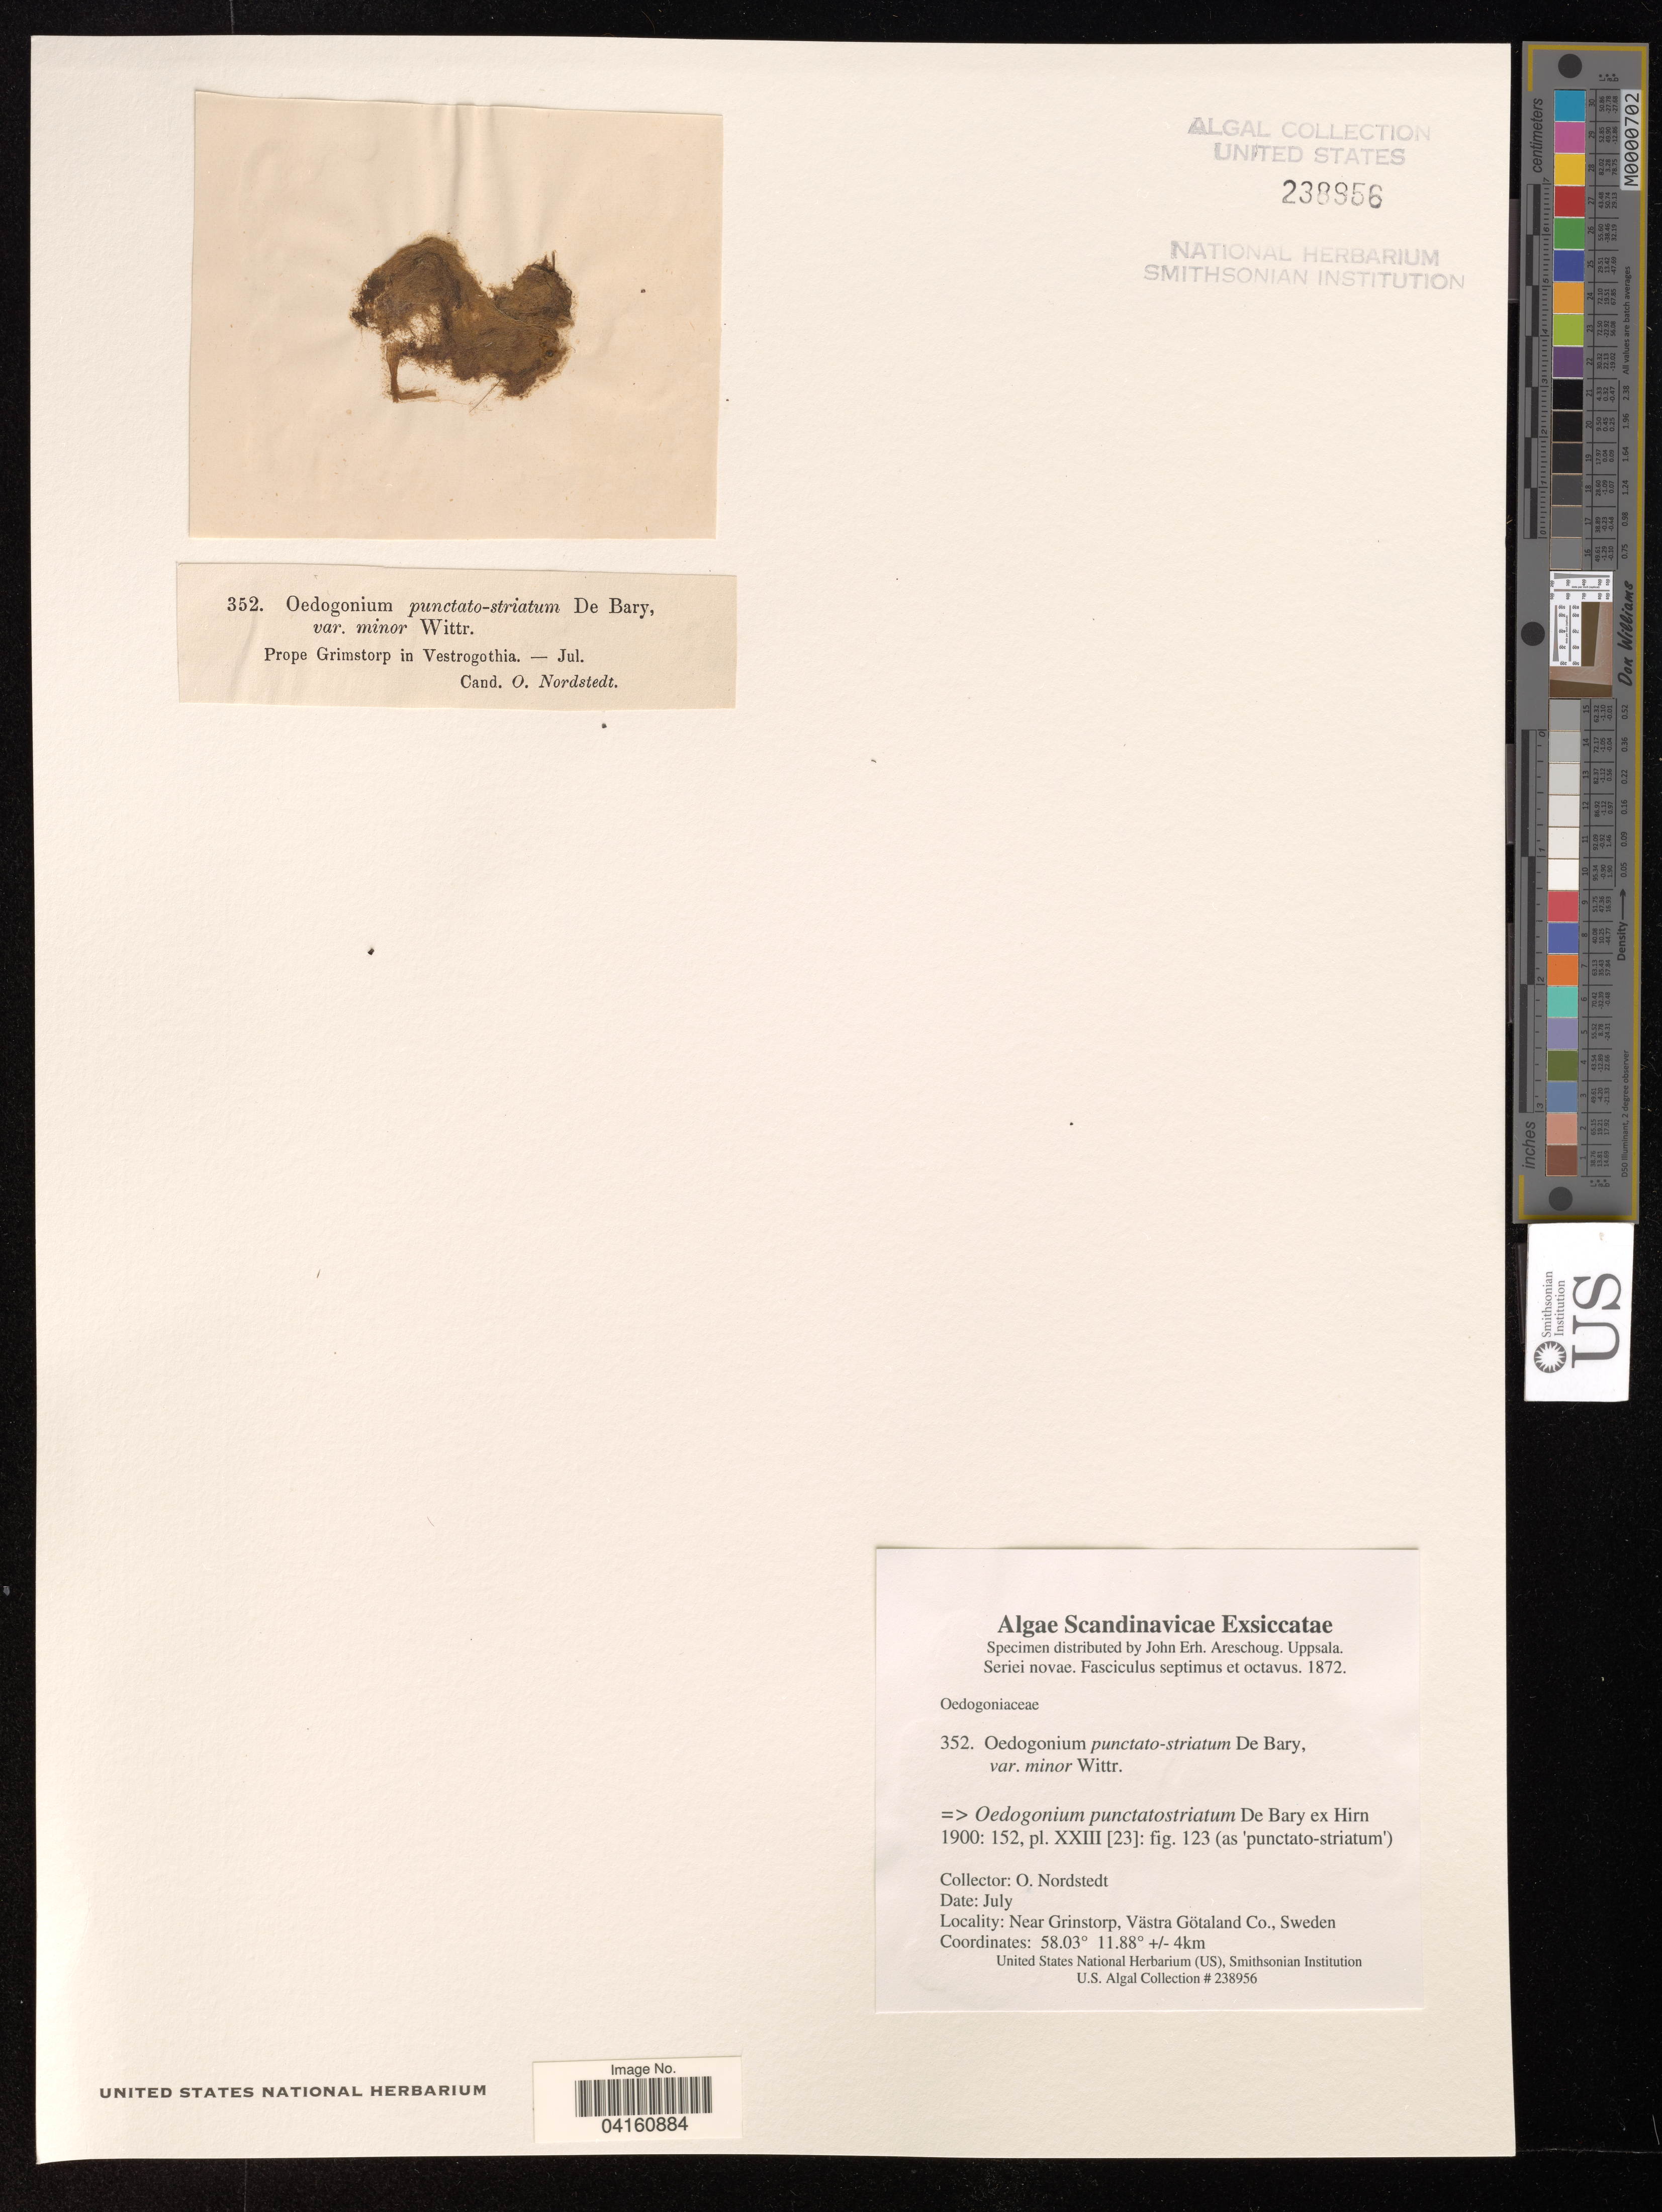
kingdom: Plantae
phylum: Chlorophyta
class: Chlorophyceae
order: Oedogoniales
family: Oedogoniaceae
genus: Oedogonium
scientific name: Oedogonium punctato-striatum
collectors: O. Nordstedt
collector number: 352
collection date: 1872-07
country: Sweden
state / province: Västra Götaland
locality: Near Grinstorp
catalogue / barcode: US 238956